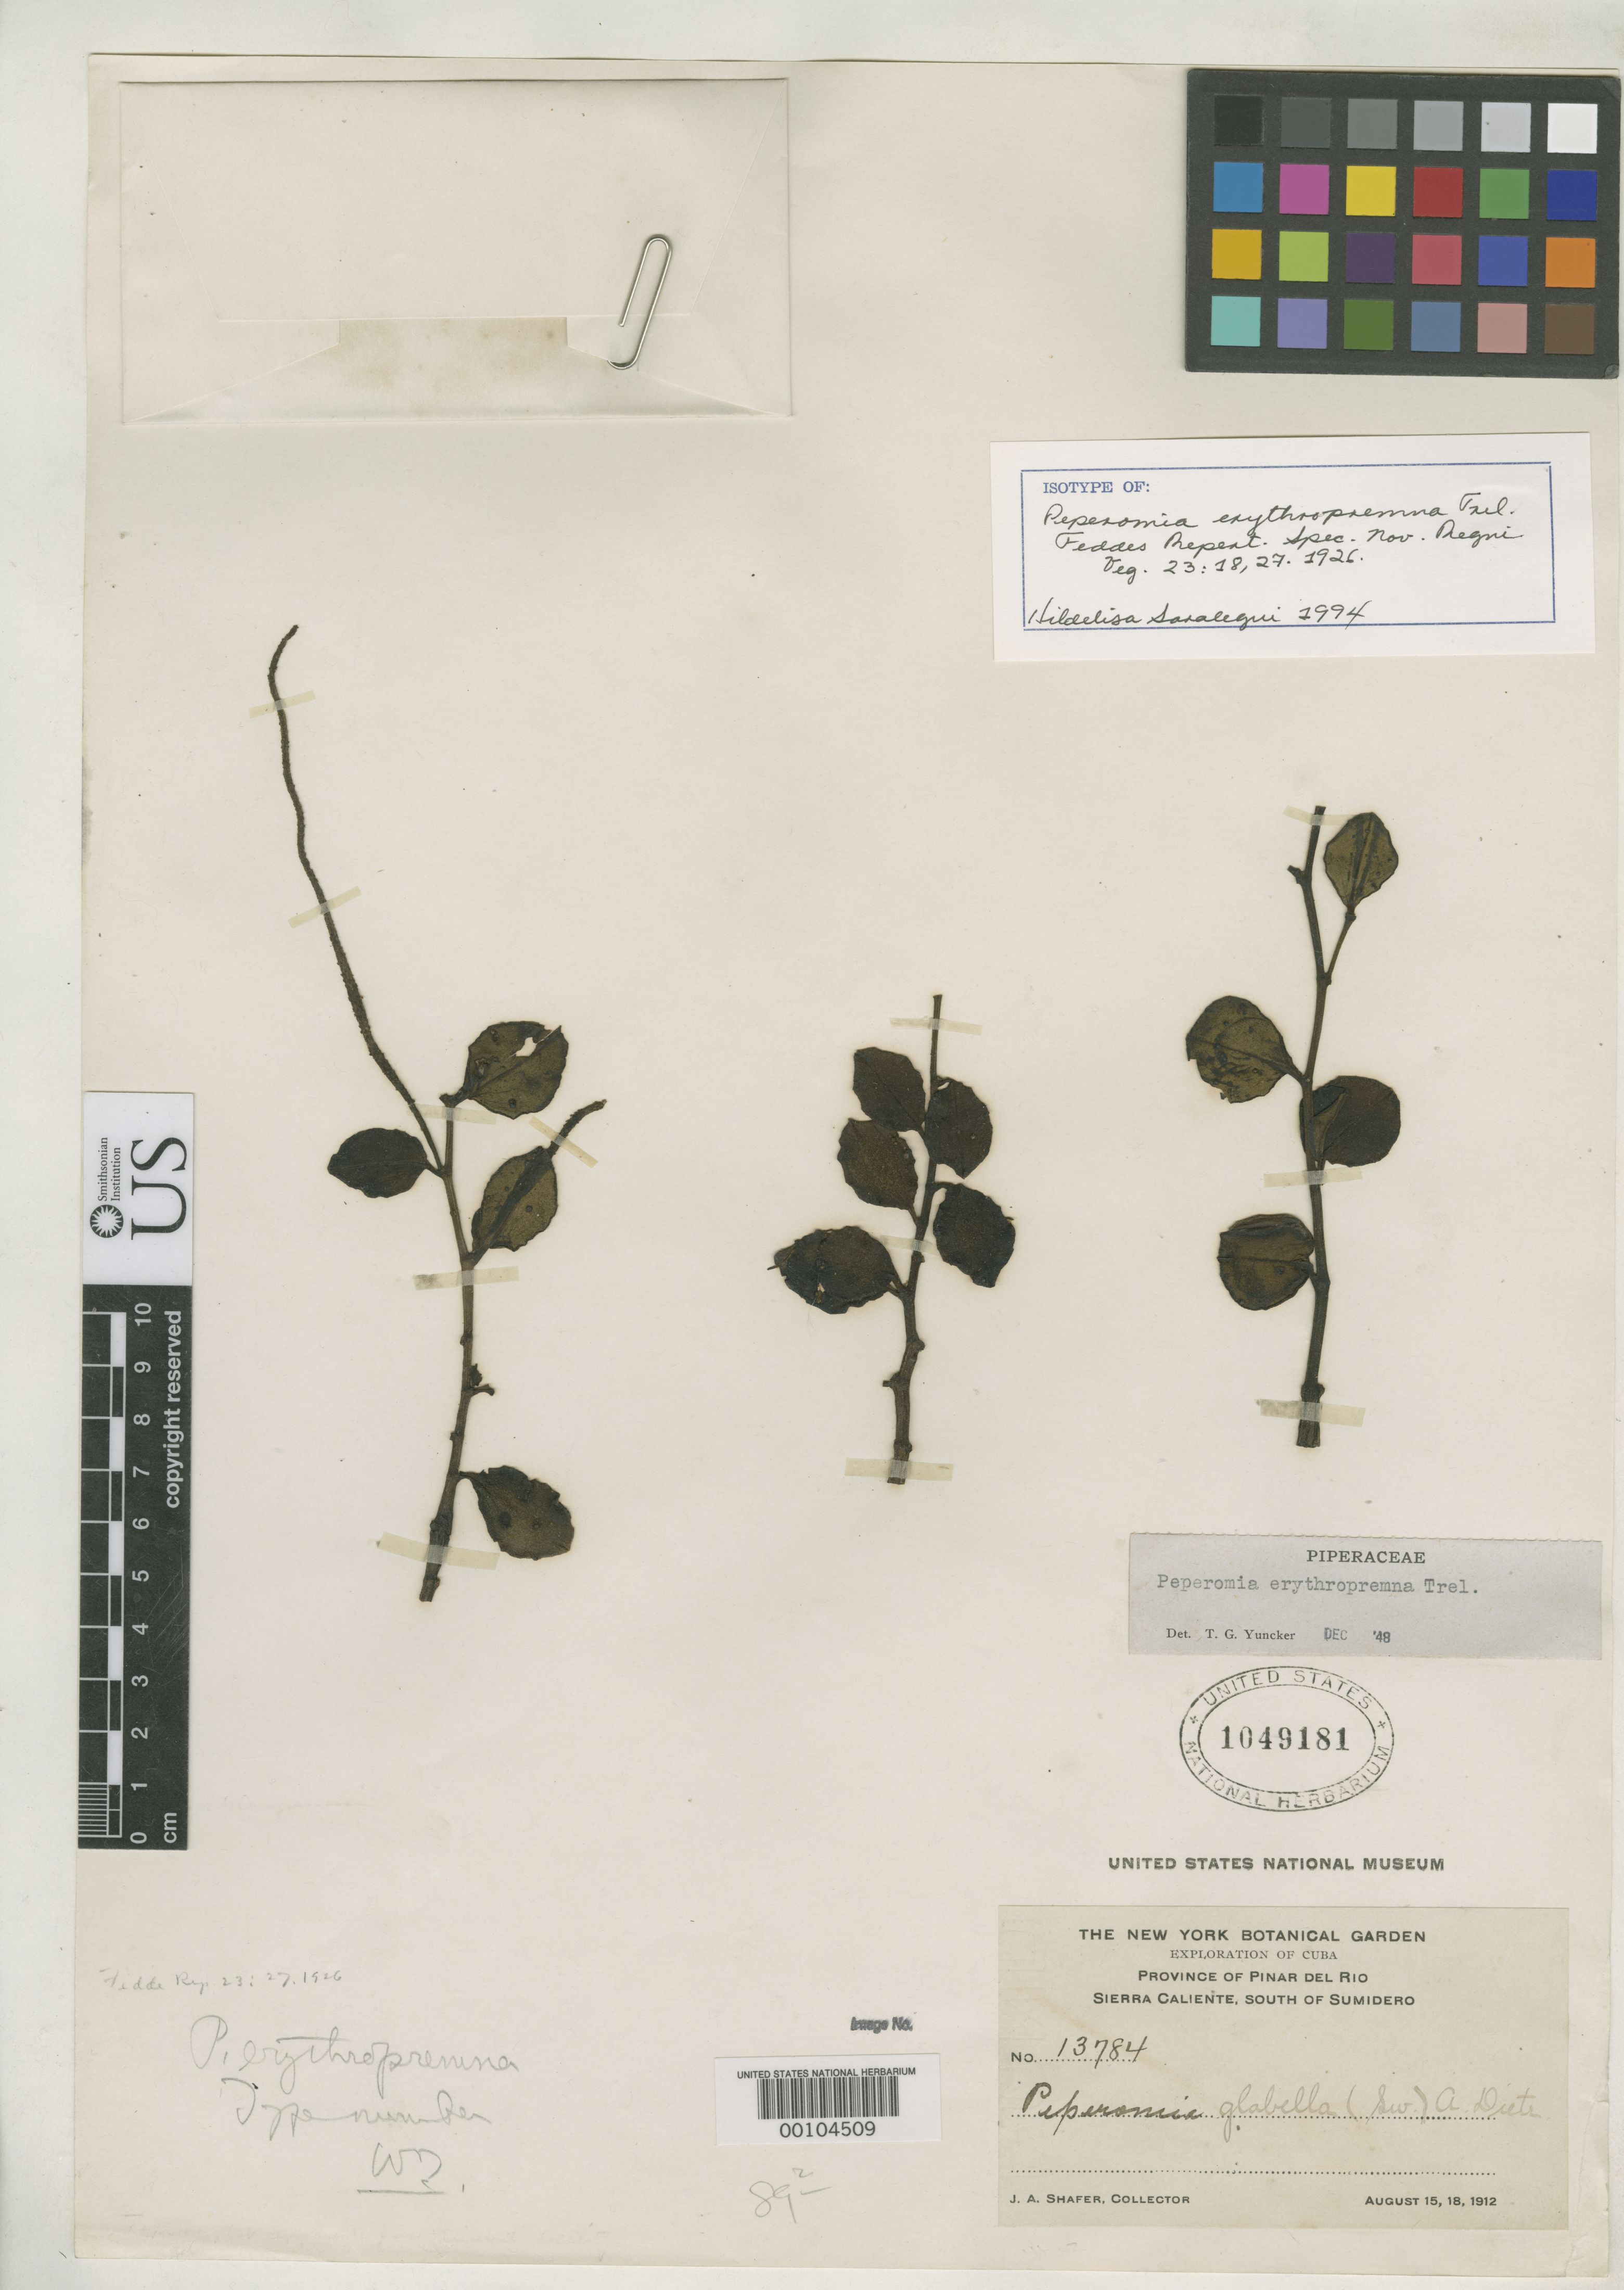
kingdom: Plantae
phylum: Tracheophyta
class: Magnoliopsida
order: Piperales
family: Piperaceae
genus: Peperomia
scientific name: Peperomia erythropremna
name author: Trel.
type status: Isotype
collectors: J. A. Shafer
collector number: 13784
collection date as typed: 15 Aug 1912 and 18 Aug 1912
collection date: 1912-08-15,1912-08-18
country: Cuba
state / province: Pinar del Río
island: Greater Antilles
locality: Sierra Caliente, S of Sumidero.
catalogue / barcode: US 1049181